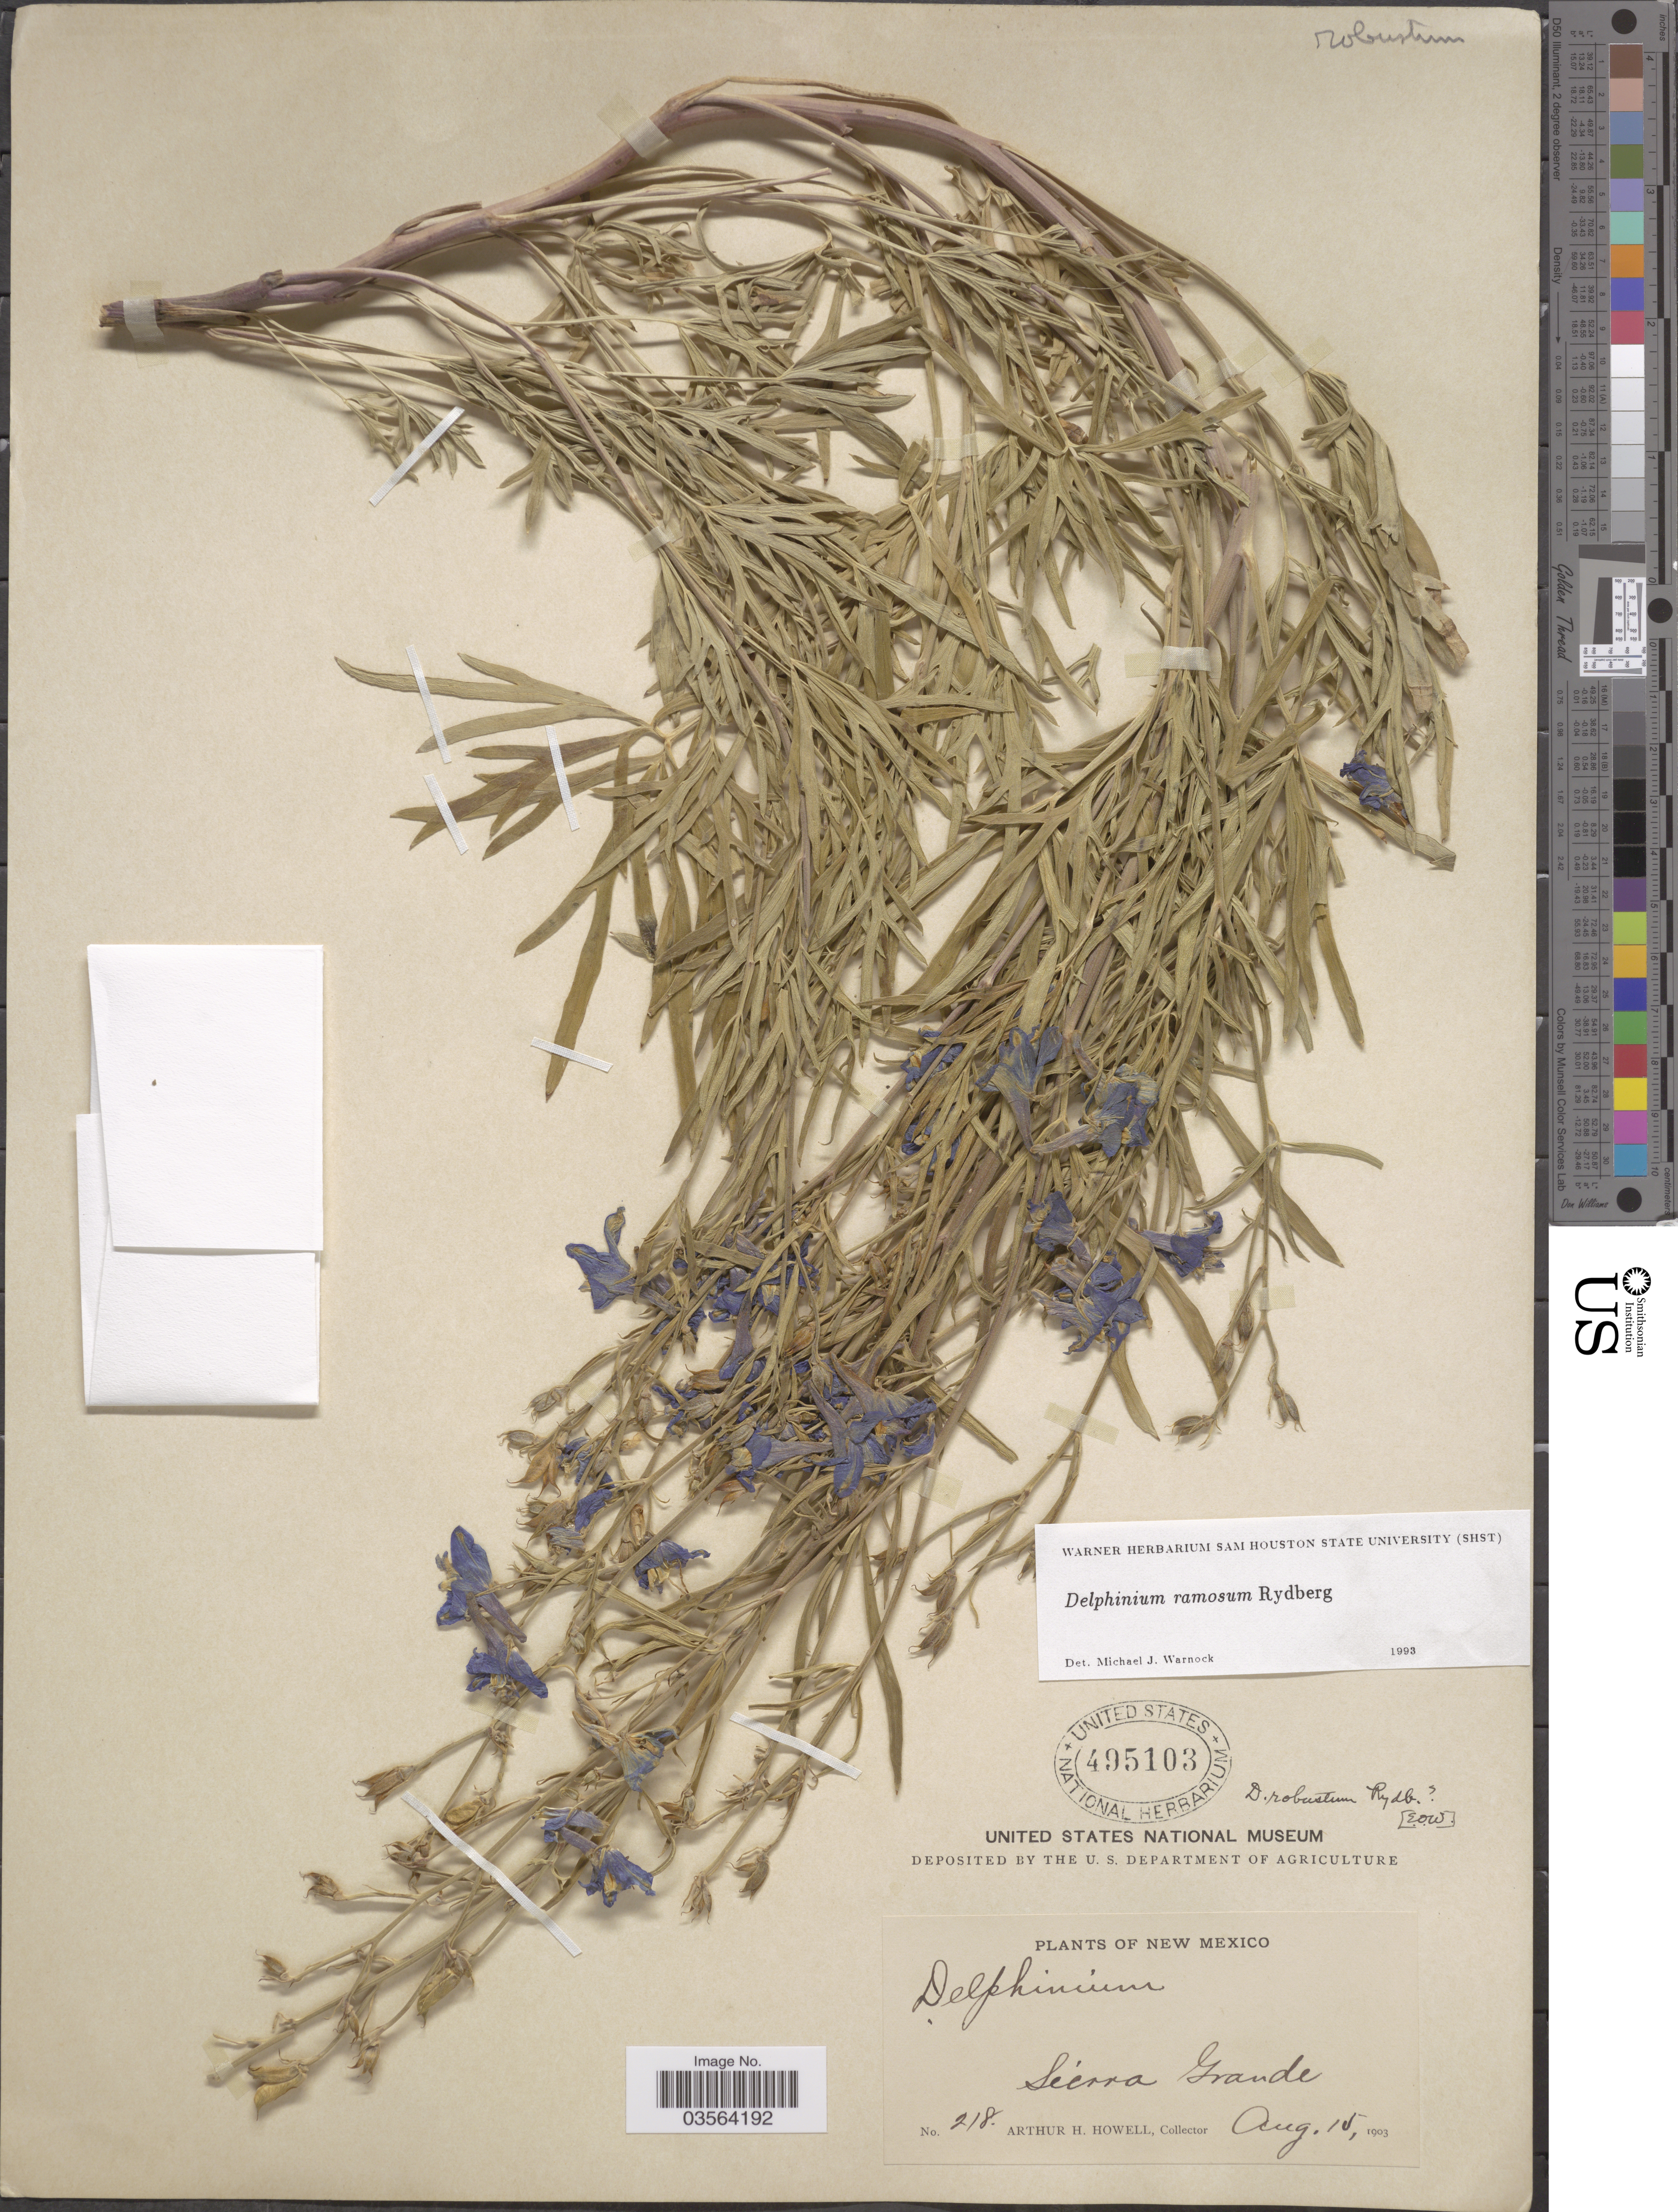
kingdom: Plantae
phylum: Tracheophyta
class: Magnoliopsida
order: Ranunculales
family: Ranunculaceae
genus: Delphinium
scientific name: Delphinium ramosum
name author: Rydb.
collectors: A. Howell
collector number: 218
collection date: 1903-08-15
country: United States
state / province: New Mexico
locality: Sierra Grande.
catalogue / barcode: US 495103